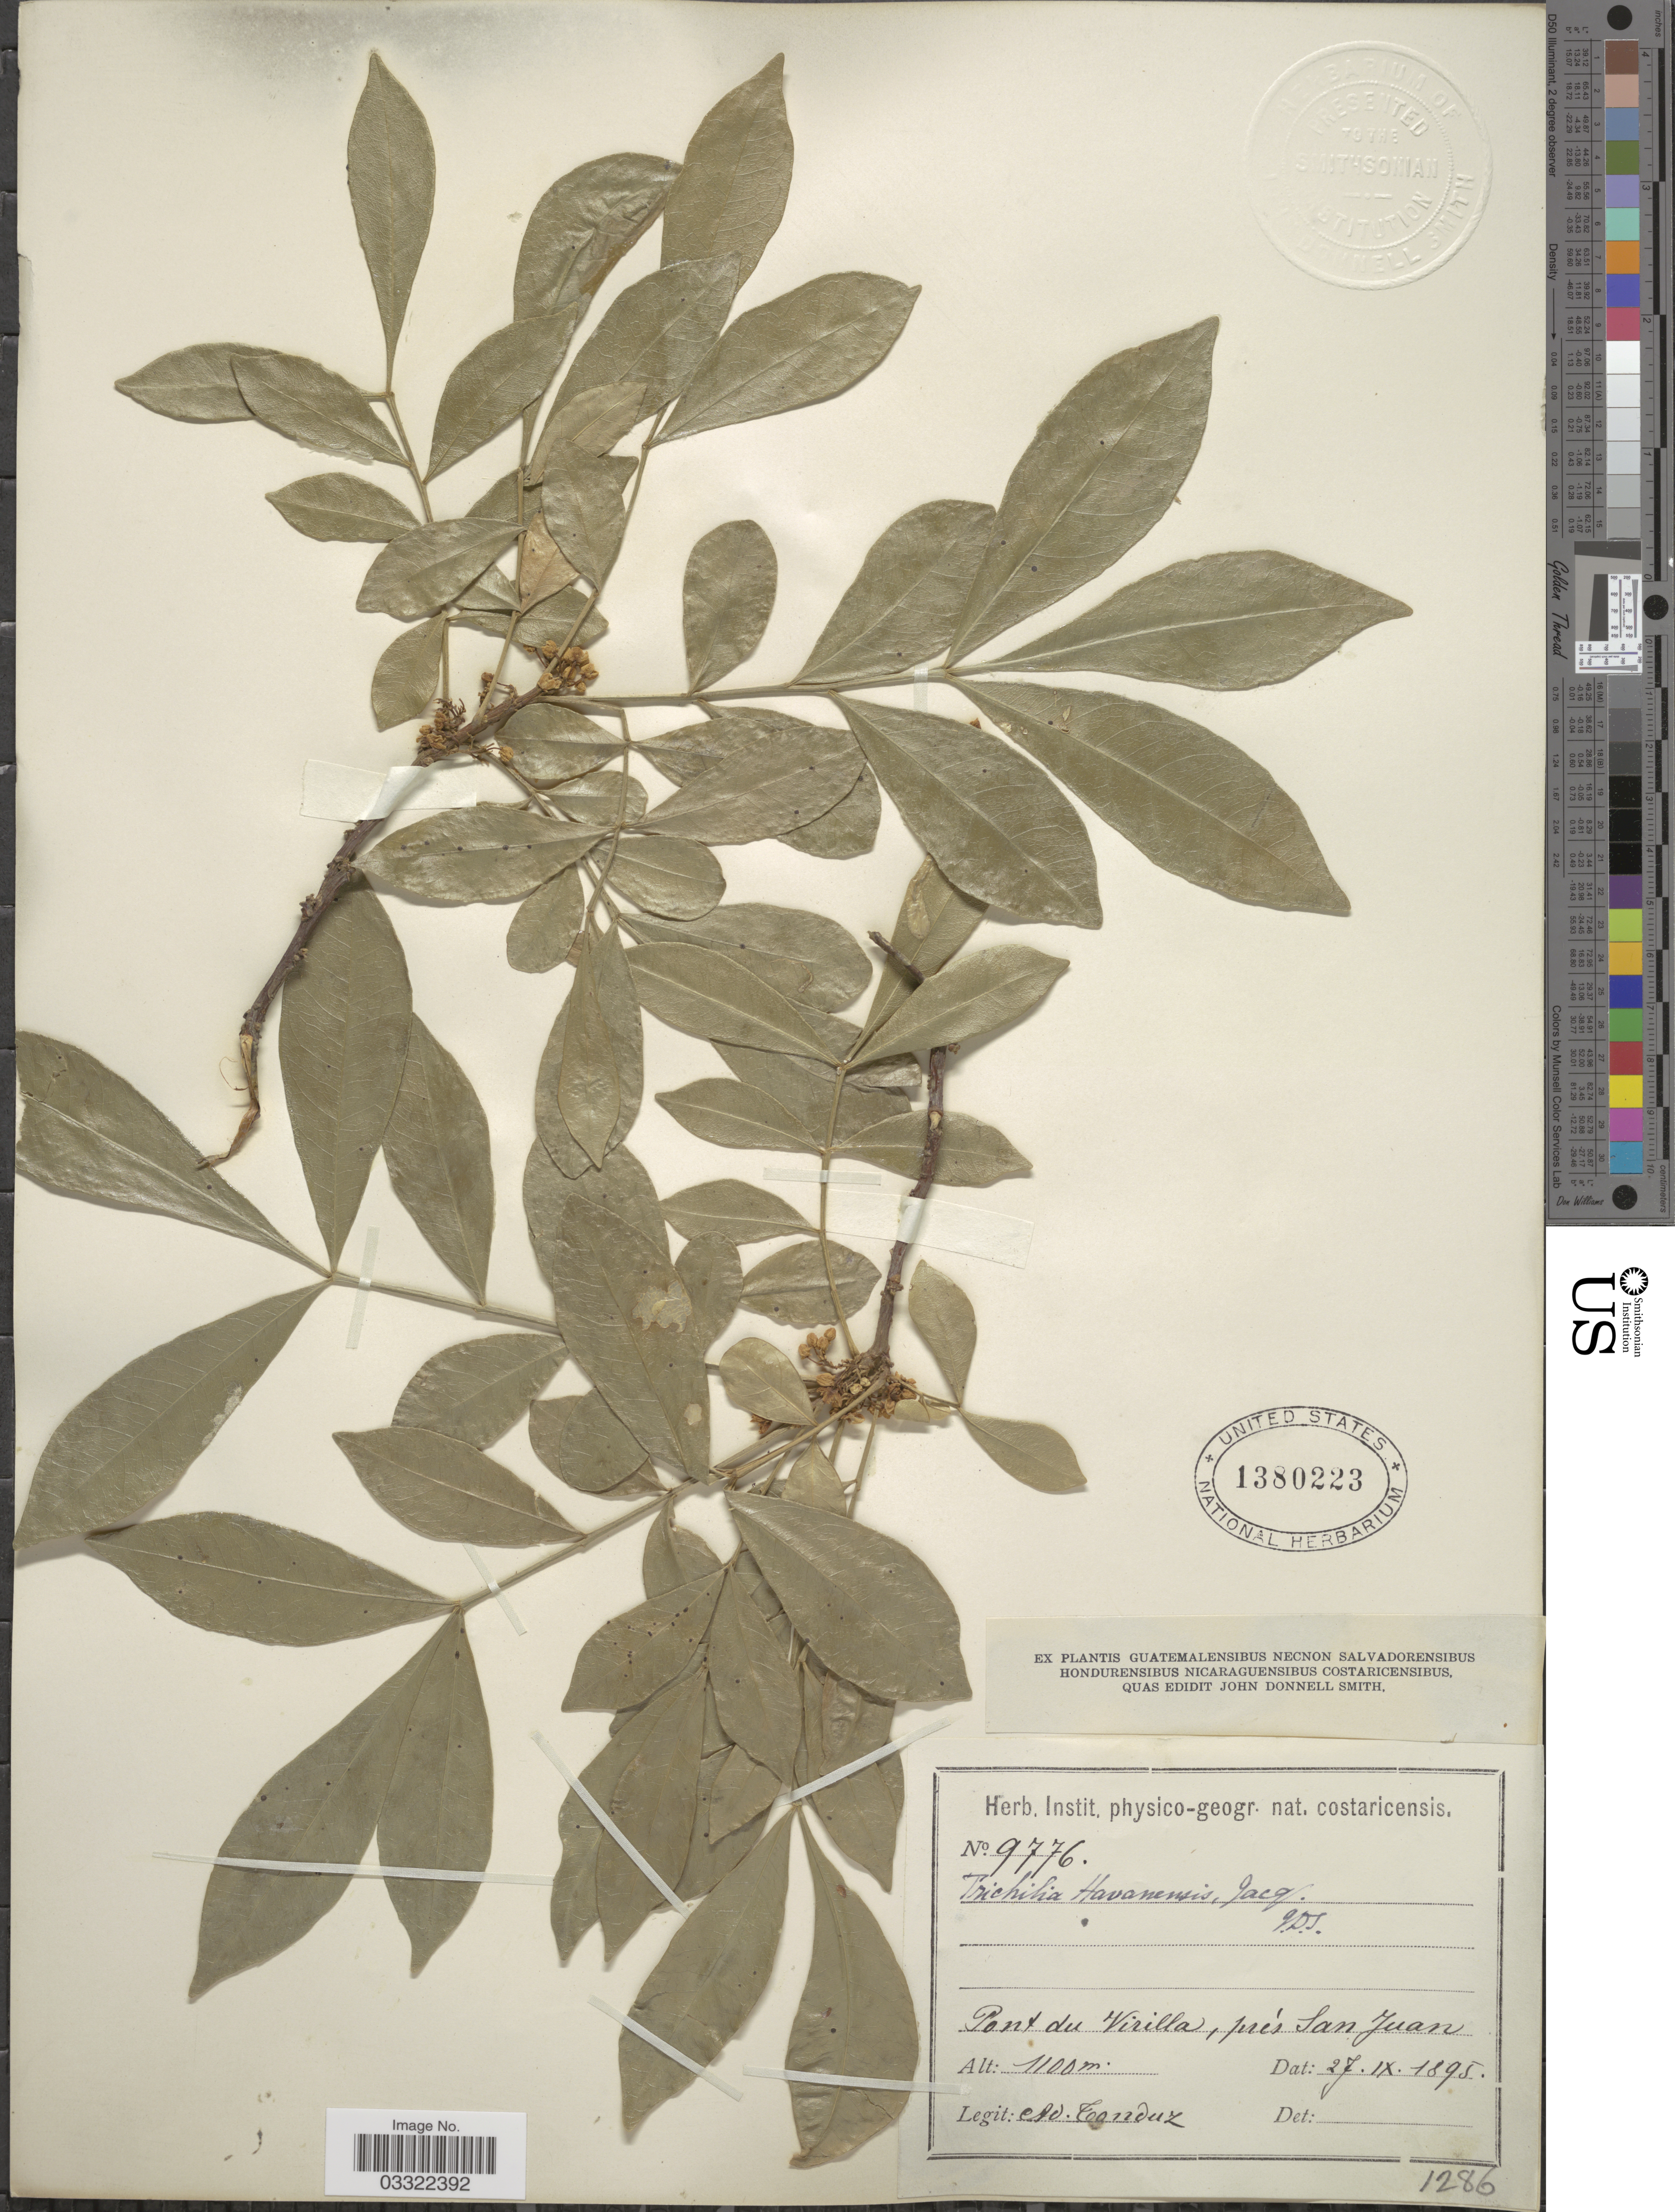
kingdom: Plantae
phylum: Tracheophyta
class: Magnoliopsida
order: Sapindales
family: Meliaceae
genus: Trichilia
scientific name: Trichilia havanensis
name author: Jacq.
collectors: A. Tonduz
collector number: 9776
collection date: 1895-09-27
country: Costa Rica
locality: Pont du Virilla, prés San Juan.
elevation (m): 1100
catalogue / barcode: US 1380223